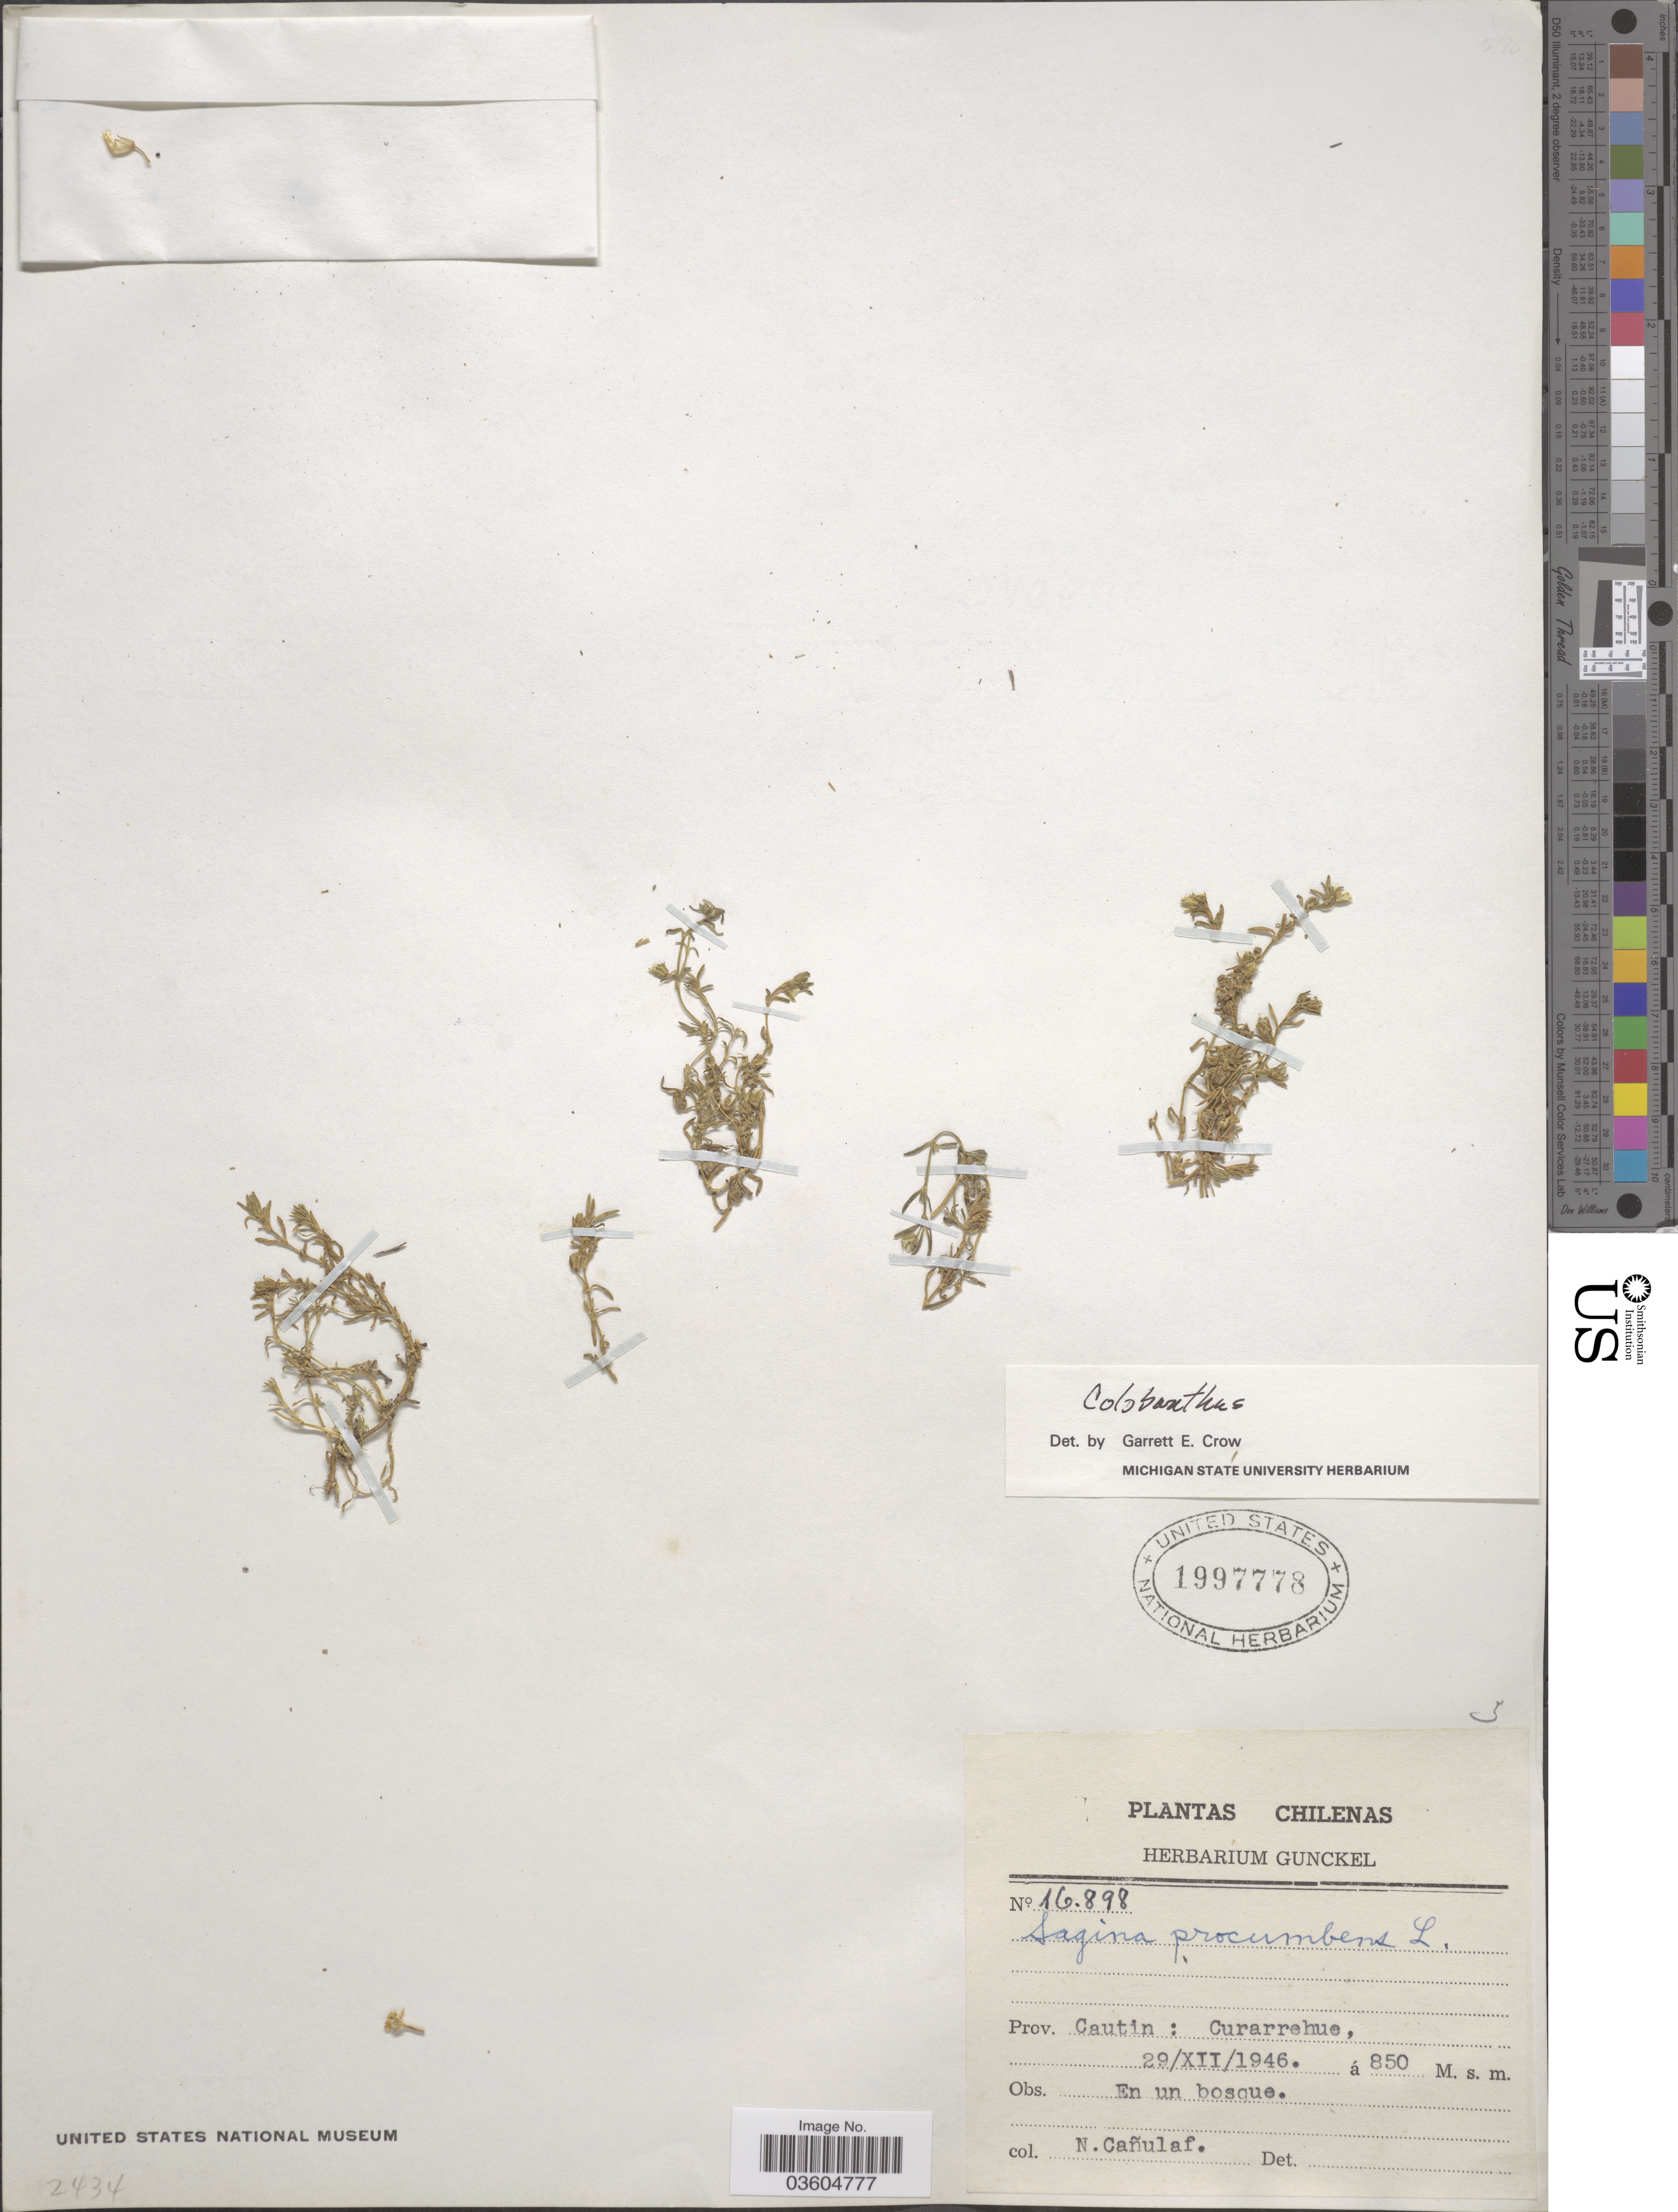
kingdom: Plantae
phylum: Tracheophyta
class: Magnoliopsida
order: Caryophyllales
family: Caryophyllaceae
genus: Colobanthus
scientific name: Colobanthus sp.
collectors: N. Canulaf H.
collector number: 16898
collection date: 1946-12-29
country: Chile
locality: Prov. Cautin: Curarrehue.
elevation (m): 850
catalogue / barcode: US 1997778